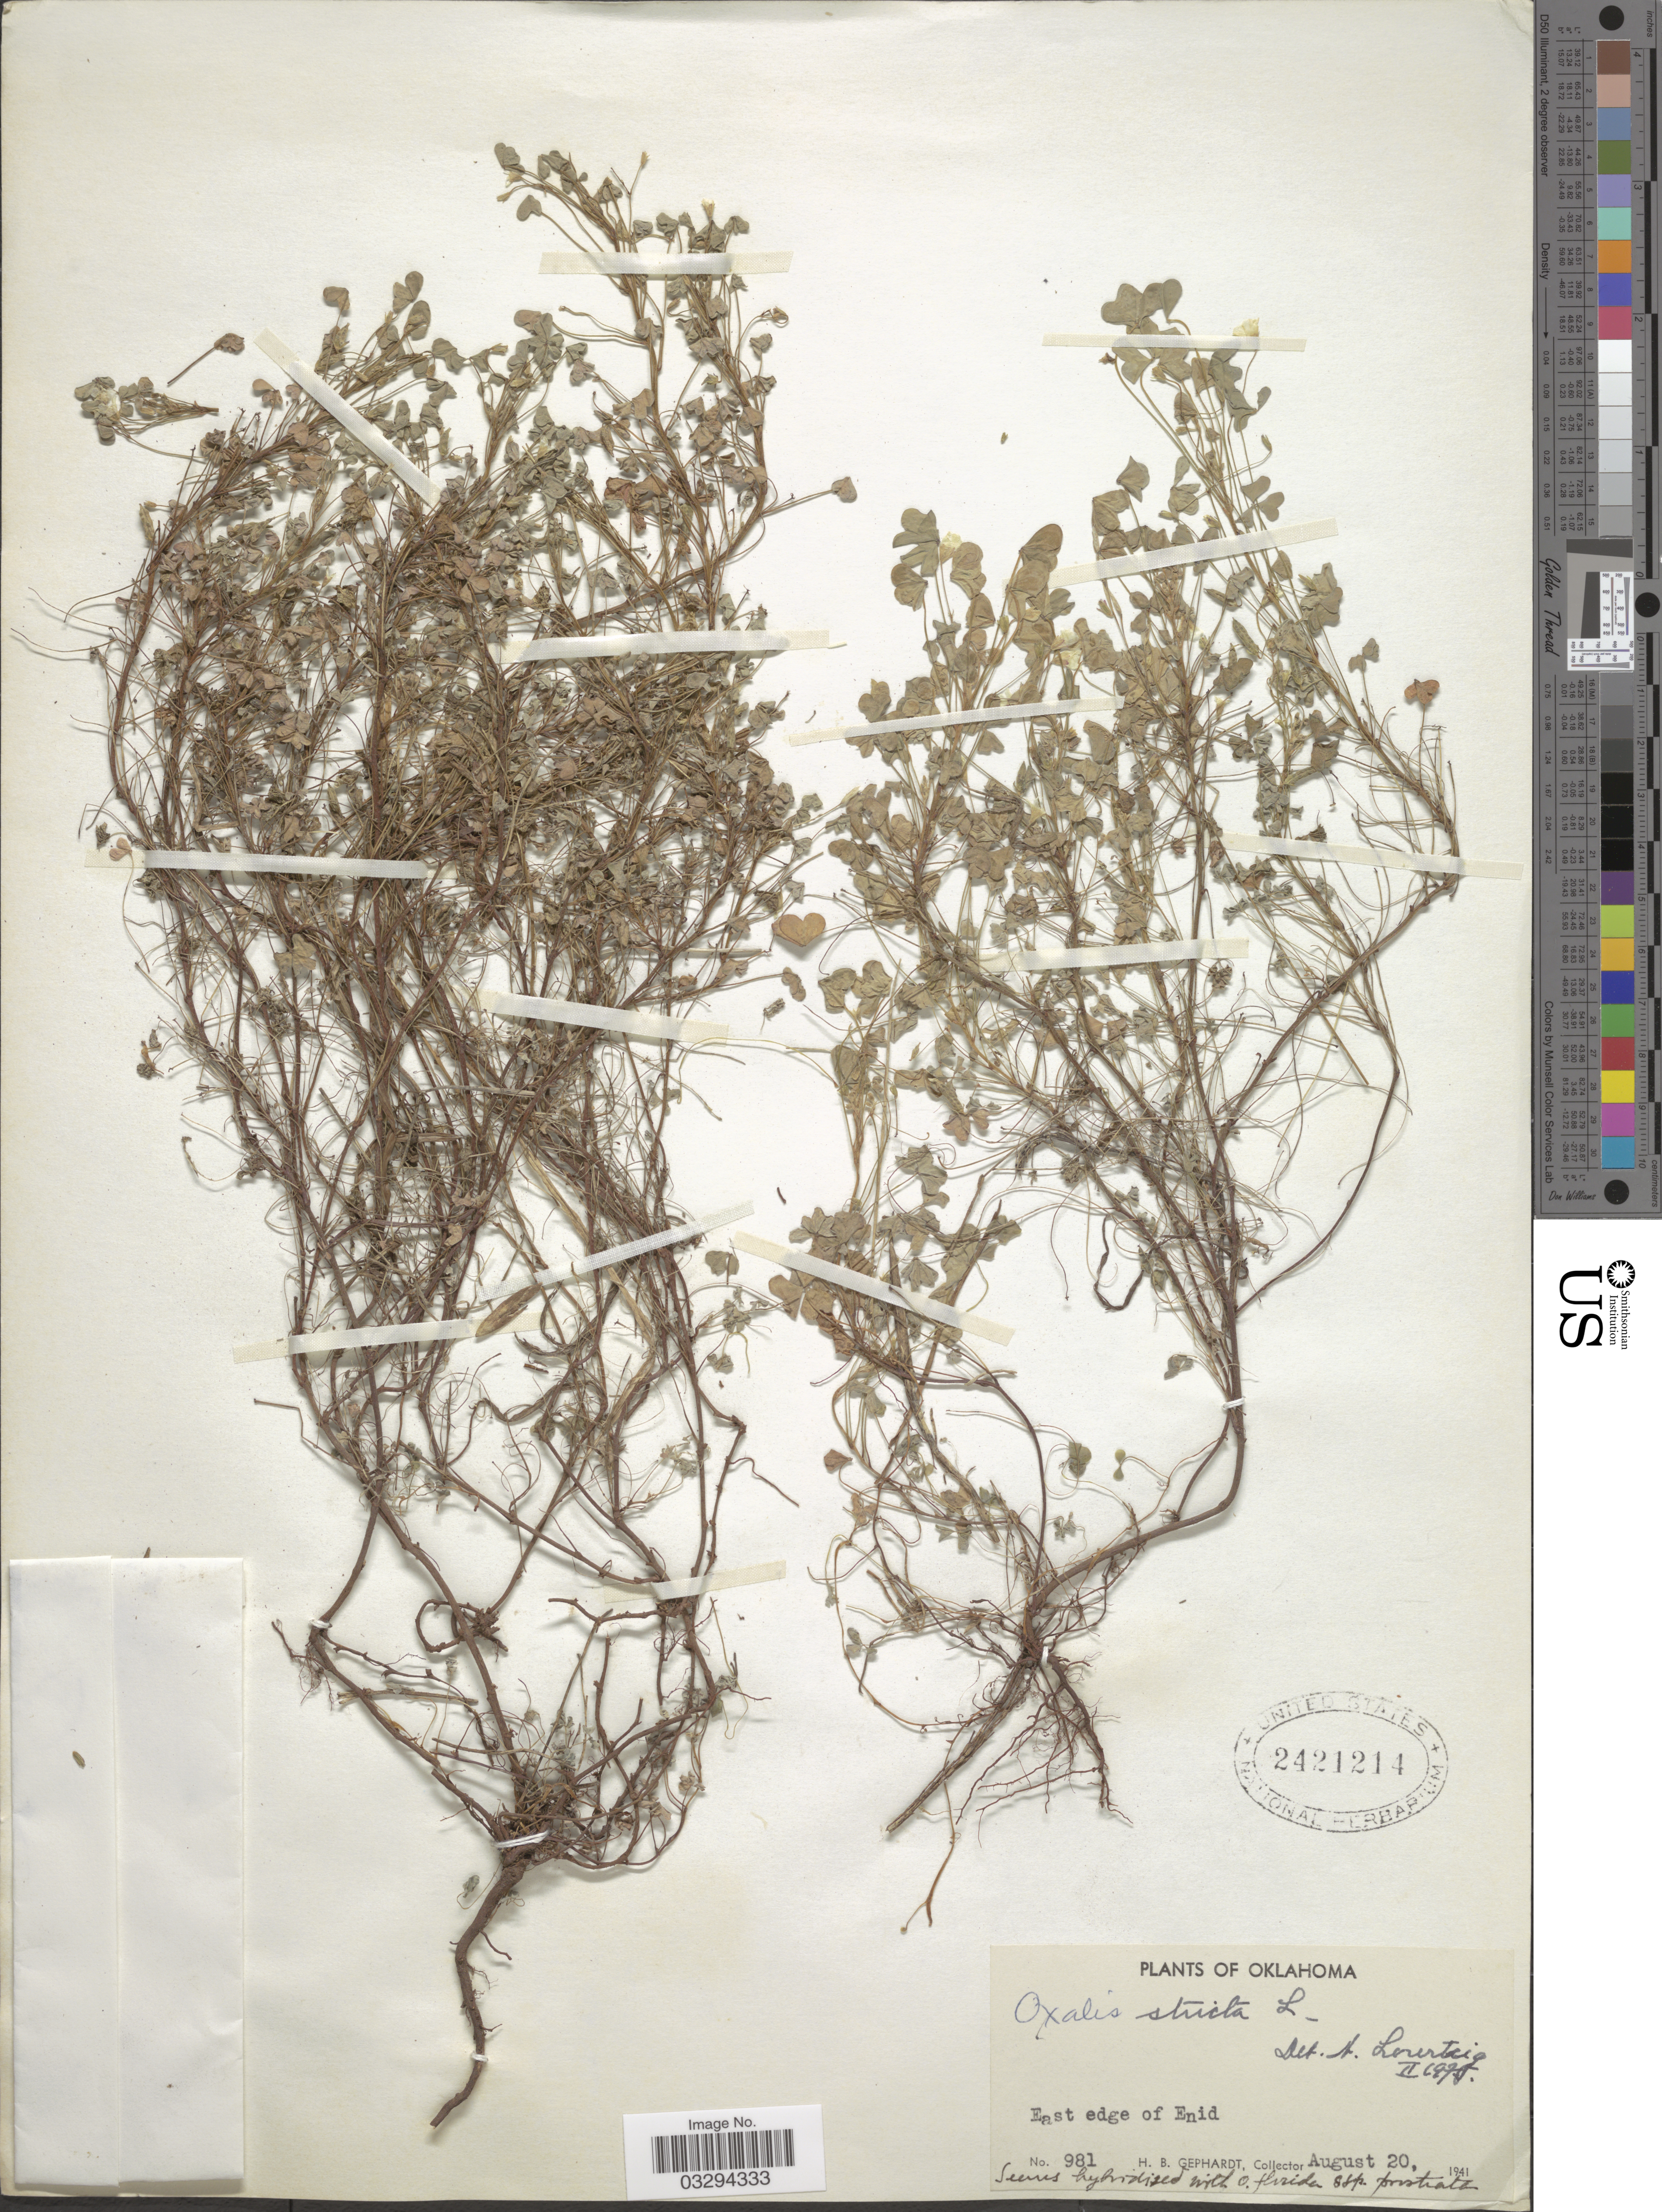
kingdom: Plantae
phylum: Tracheophyta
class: Magnoliopsida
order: Oxalidales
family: Oxalidaceae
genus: Oxalis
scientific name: Oxalis florida subsp. prostrata x O. stricta L.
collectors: H. Gephardt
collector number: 981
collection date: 1941-08-20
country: United States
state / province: Oklahoma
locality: East edge of Enid.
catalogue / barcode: US 2421214